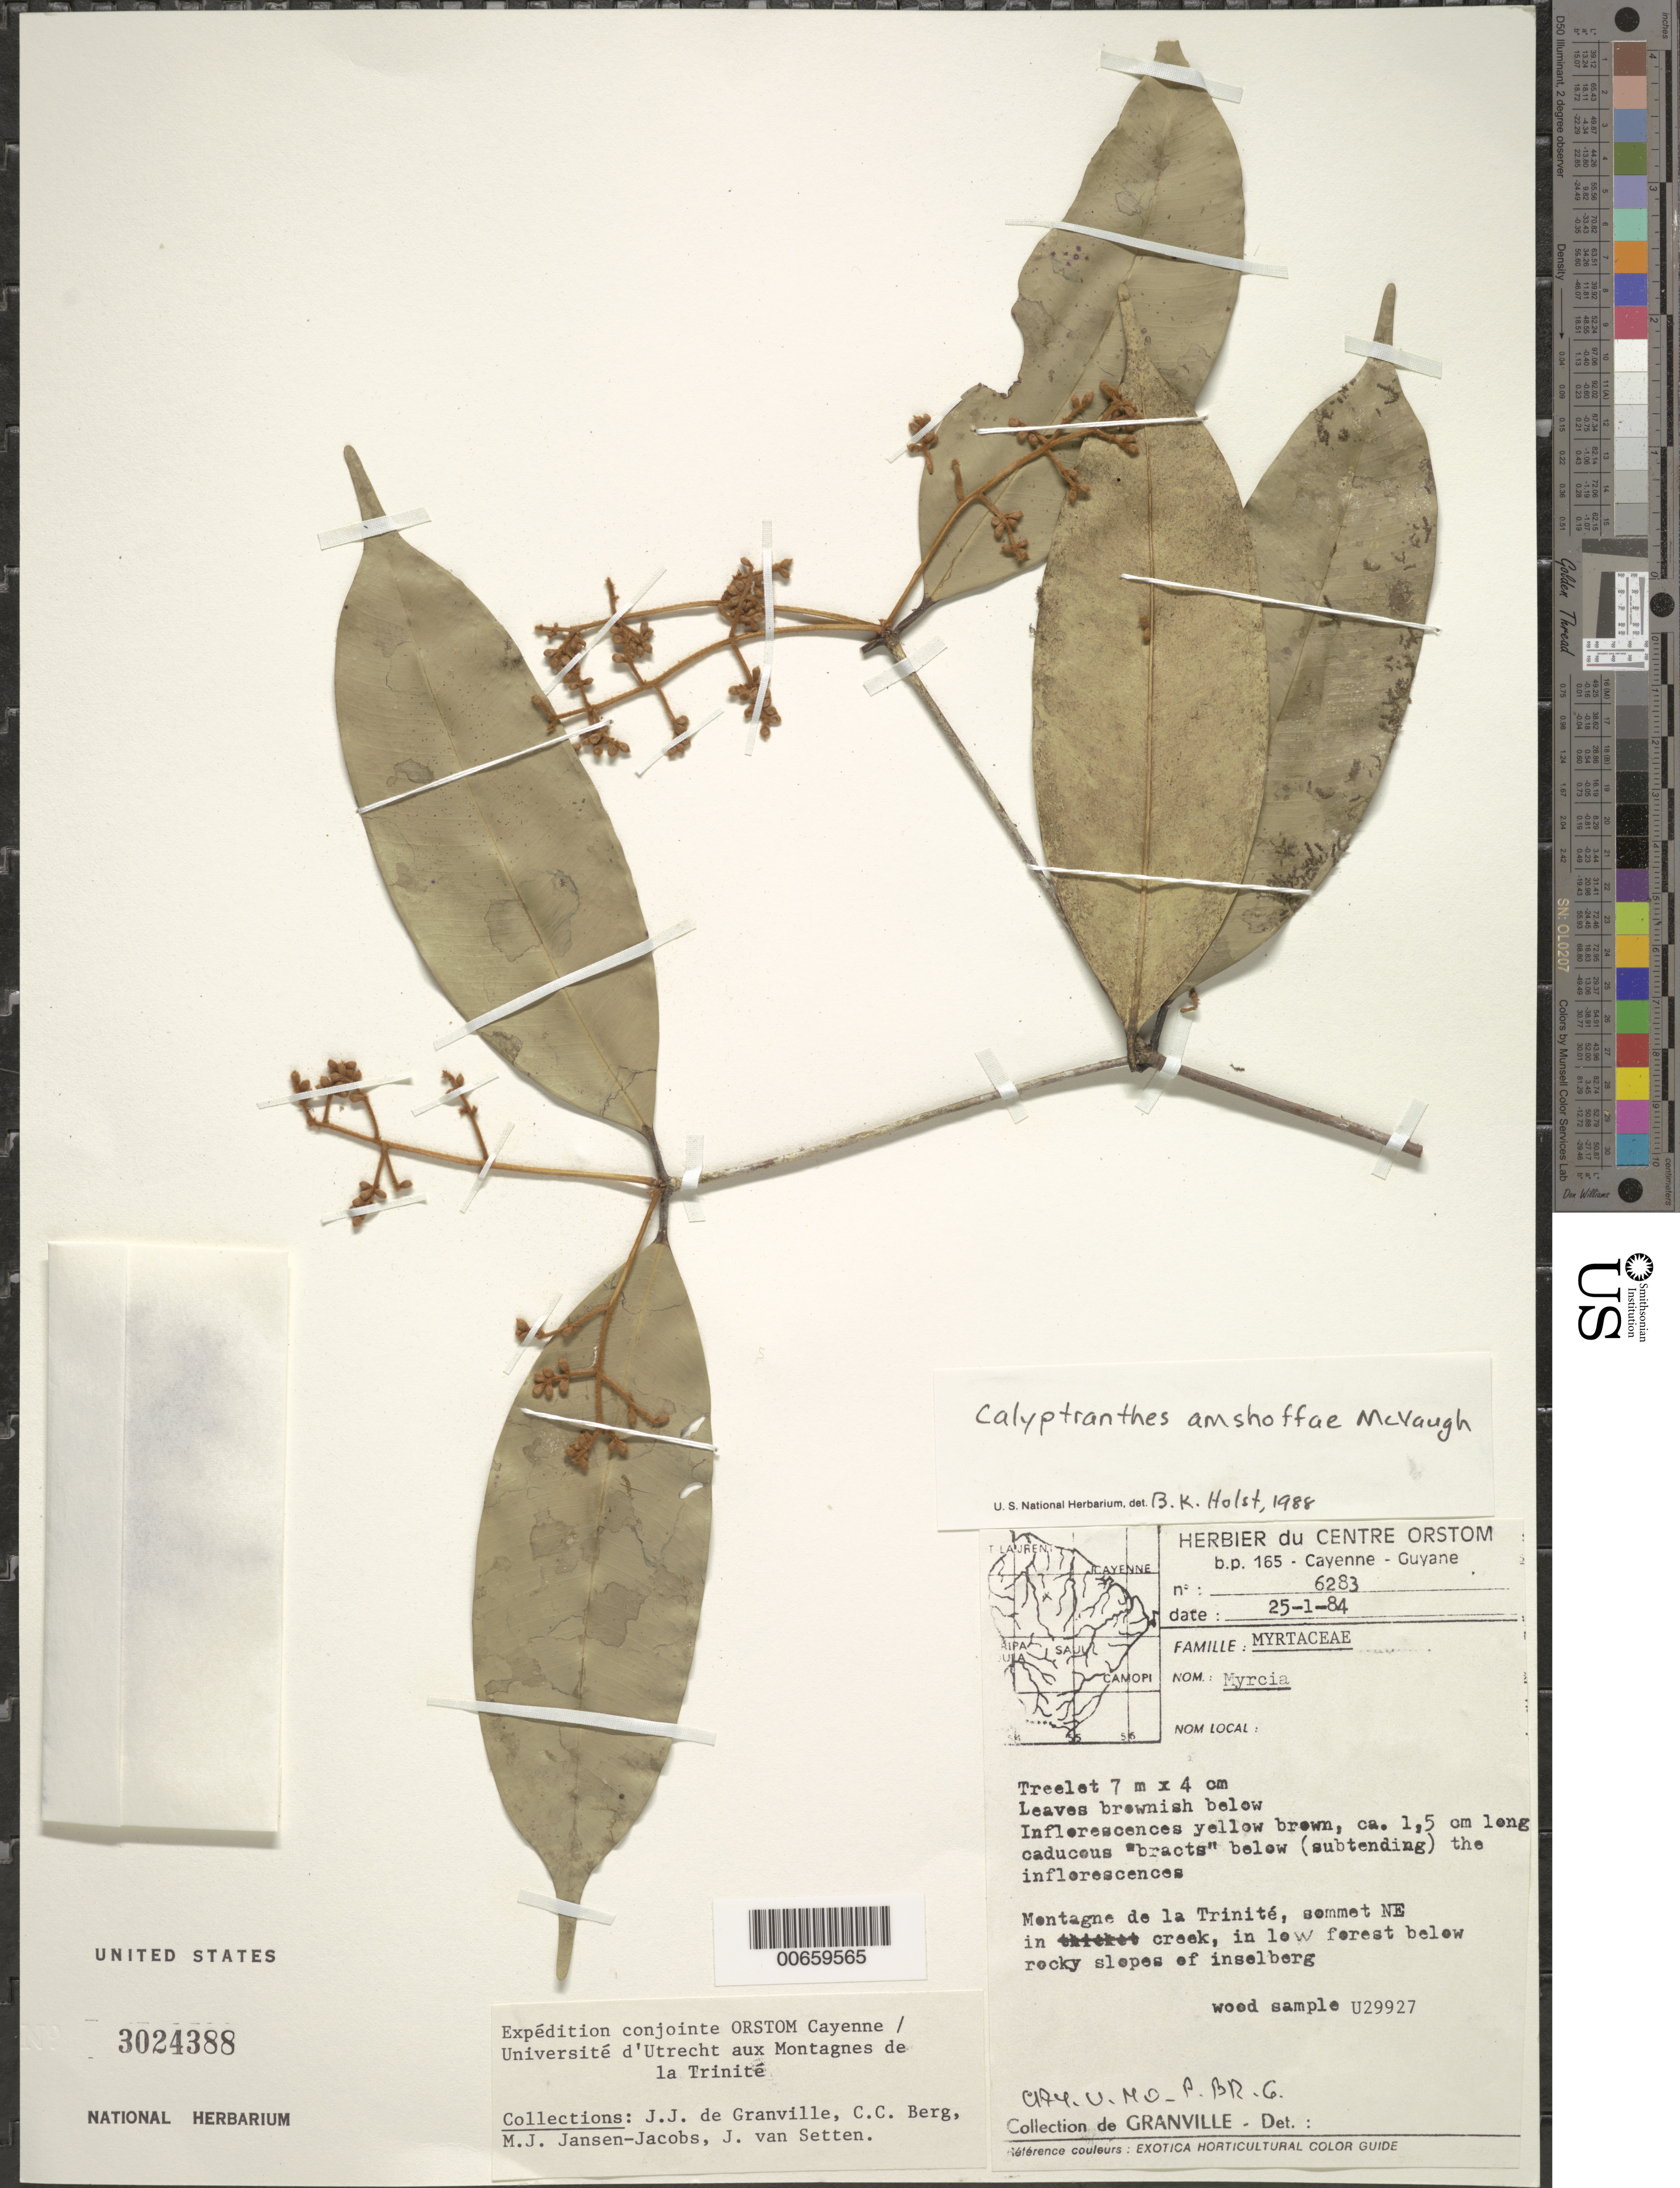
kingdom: Plantae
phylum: Tracheophyta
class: Magnoliopsida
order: Myrtales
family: Myrtaceae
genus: Myrcia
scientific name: Myrcia amshoffae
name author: (McVaugh) A.R. Lourenço & E. Lucas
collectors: J.-J. de Granville, C. C. Berg, M. J. Jansen-Jacobs & J. van Setten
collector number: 6283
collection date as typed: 25-Jan-84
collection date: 1984-01-25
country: French Guiana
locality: Montagnes de la Trinité, sommet NE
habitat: In creek, in low forest below rocky slopes of Inselberg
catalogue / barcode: US 3024388